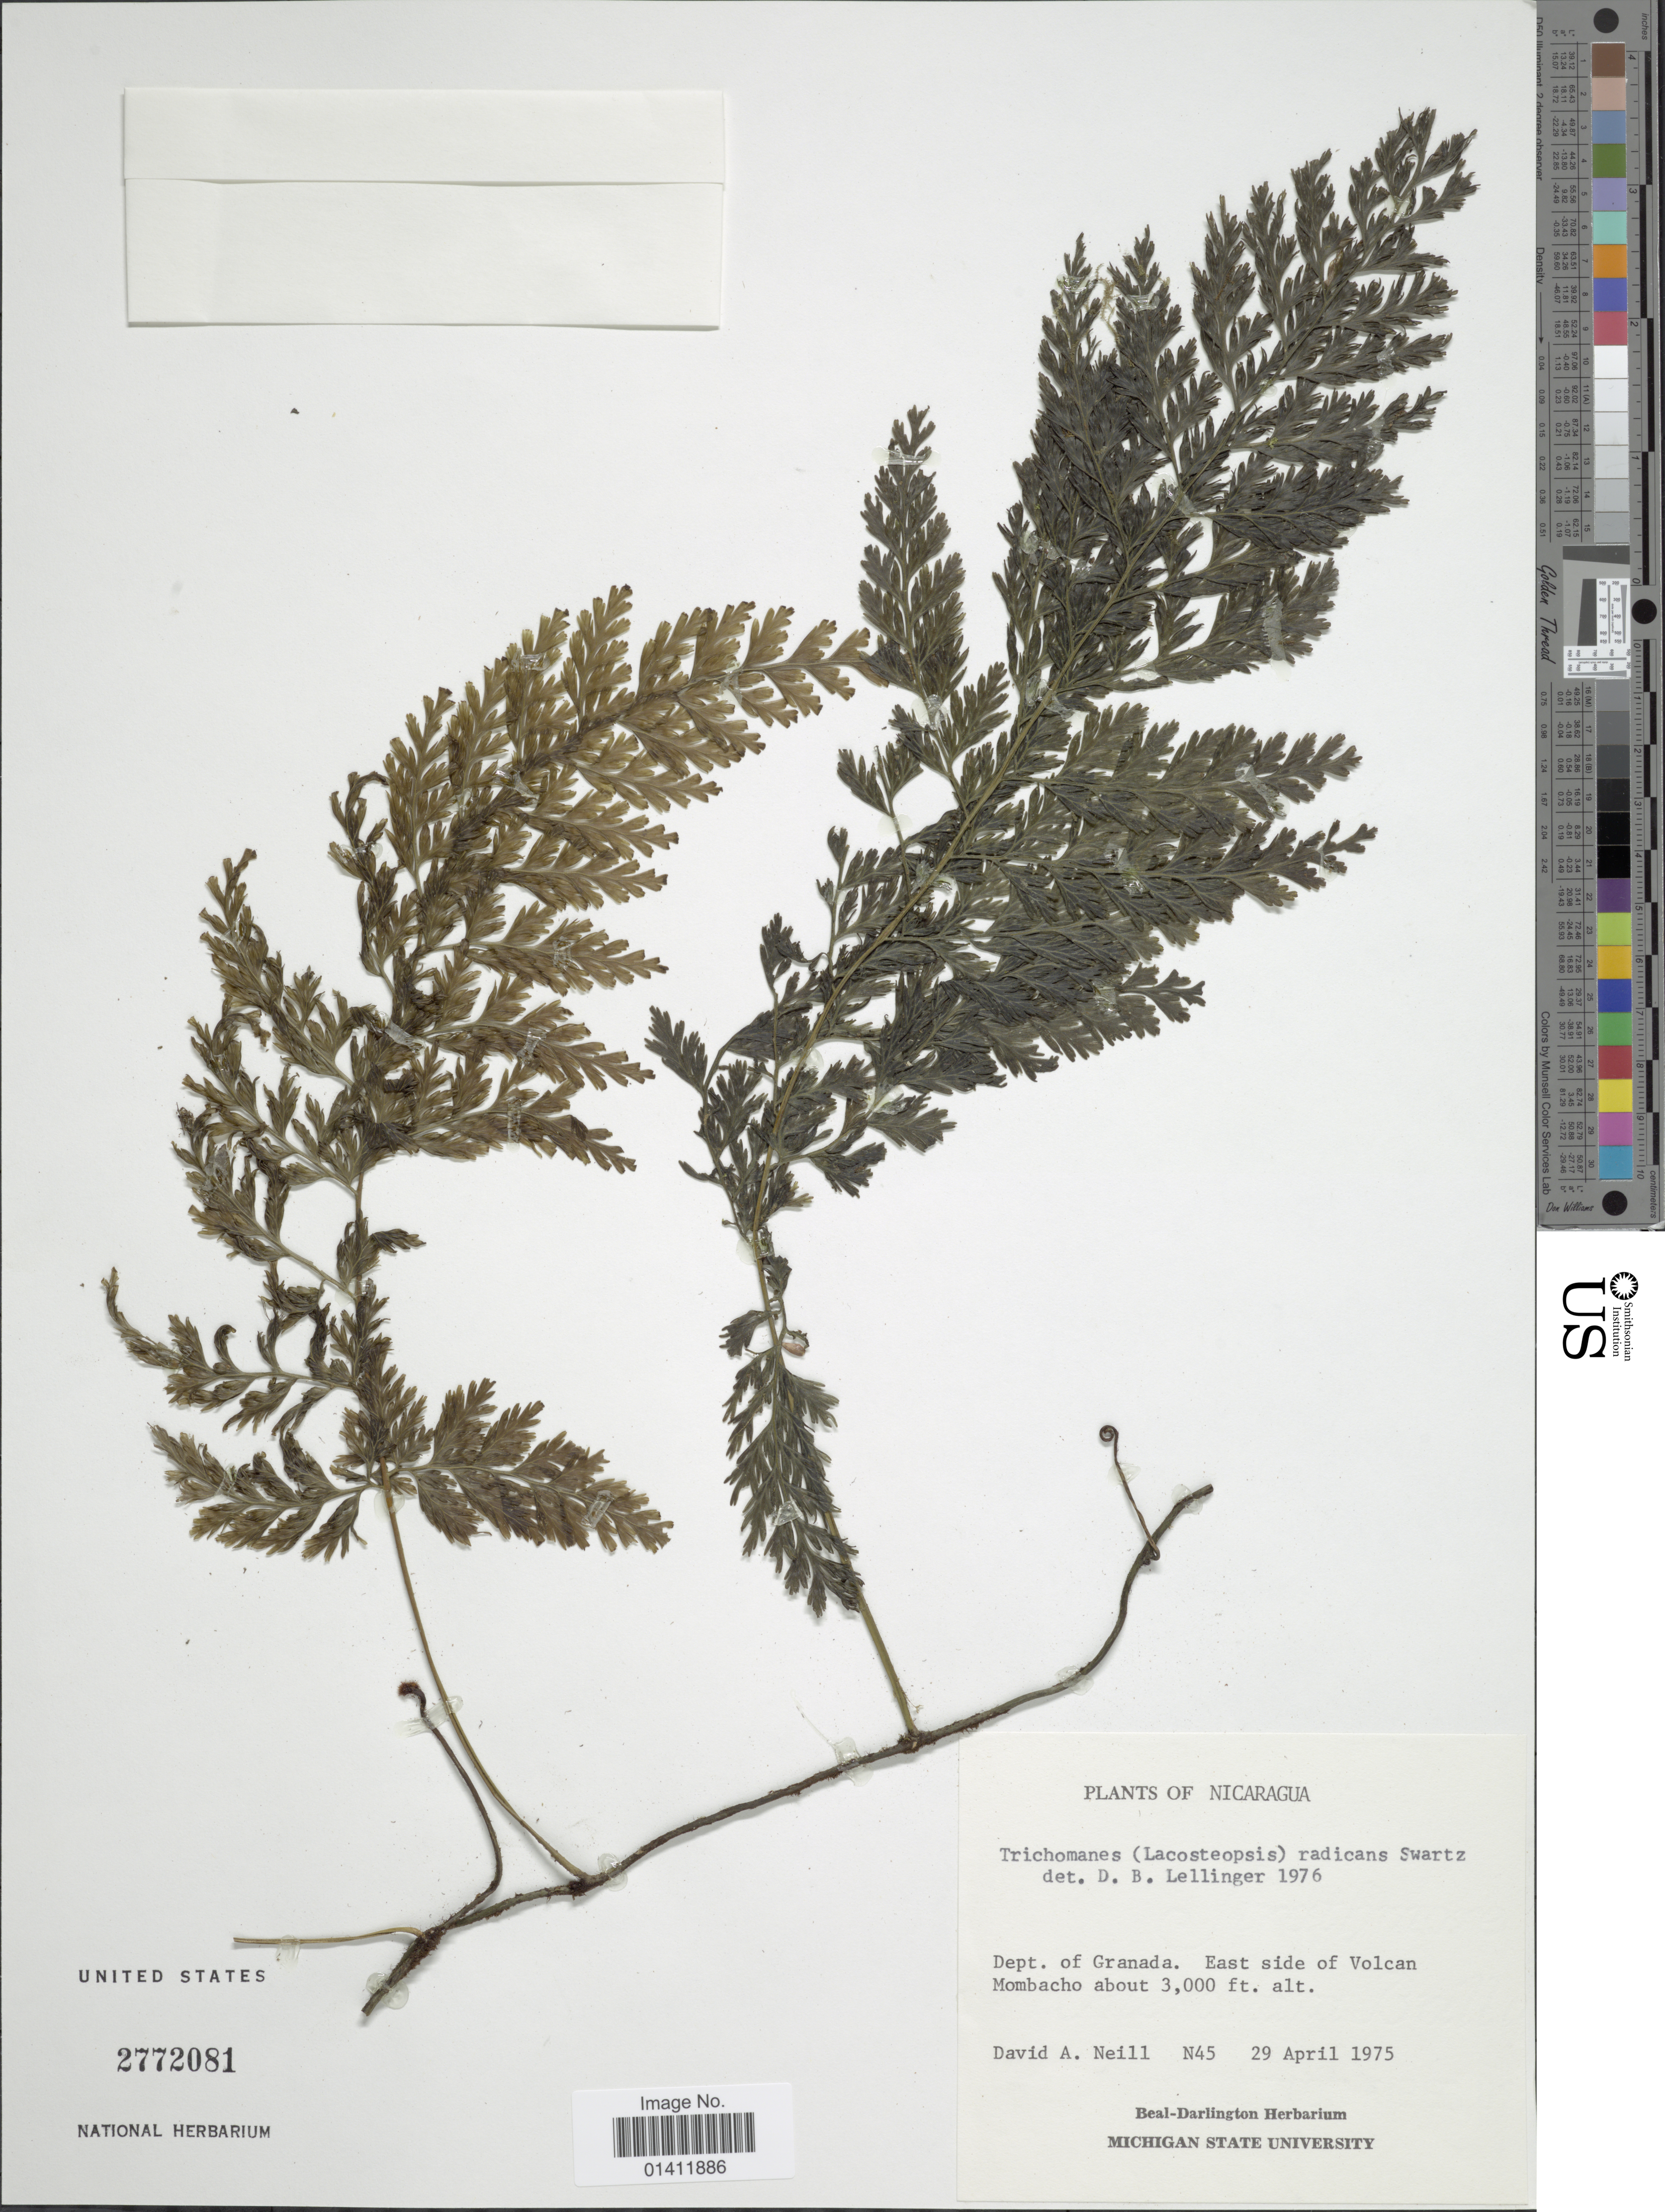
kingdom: Plantae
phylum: Tracheophyta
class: Polypodiopsida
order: Hymenophyllales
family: Hymenophyllaceae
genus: Vandenboschia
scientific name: Vandenboschia radicans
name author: (Sw.) Copel.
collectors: D. A. Neill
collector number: N45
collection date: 1975-04-29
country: Nicaragua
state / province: Granada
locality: Dept. of Granada. East side of Volcan Mombacho.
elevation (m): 914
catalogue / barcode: US 2772081